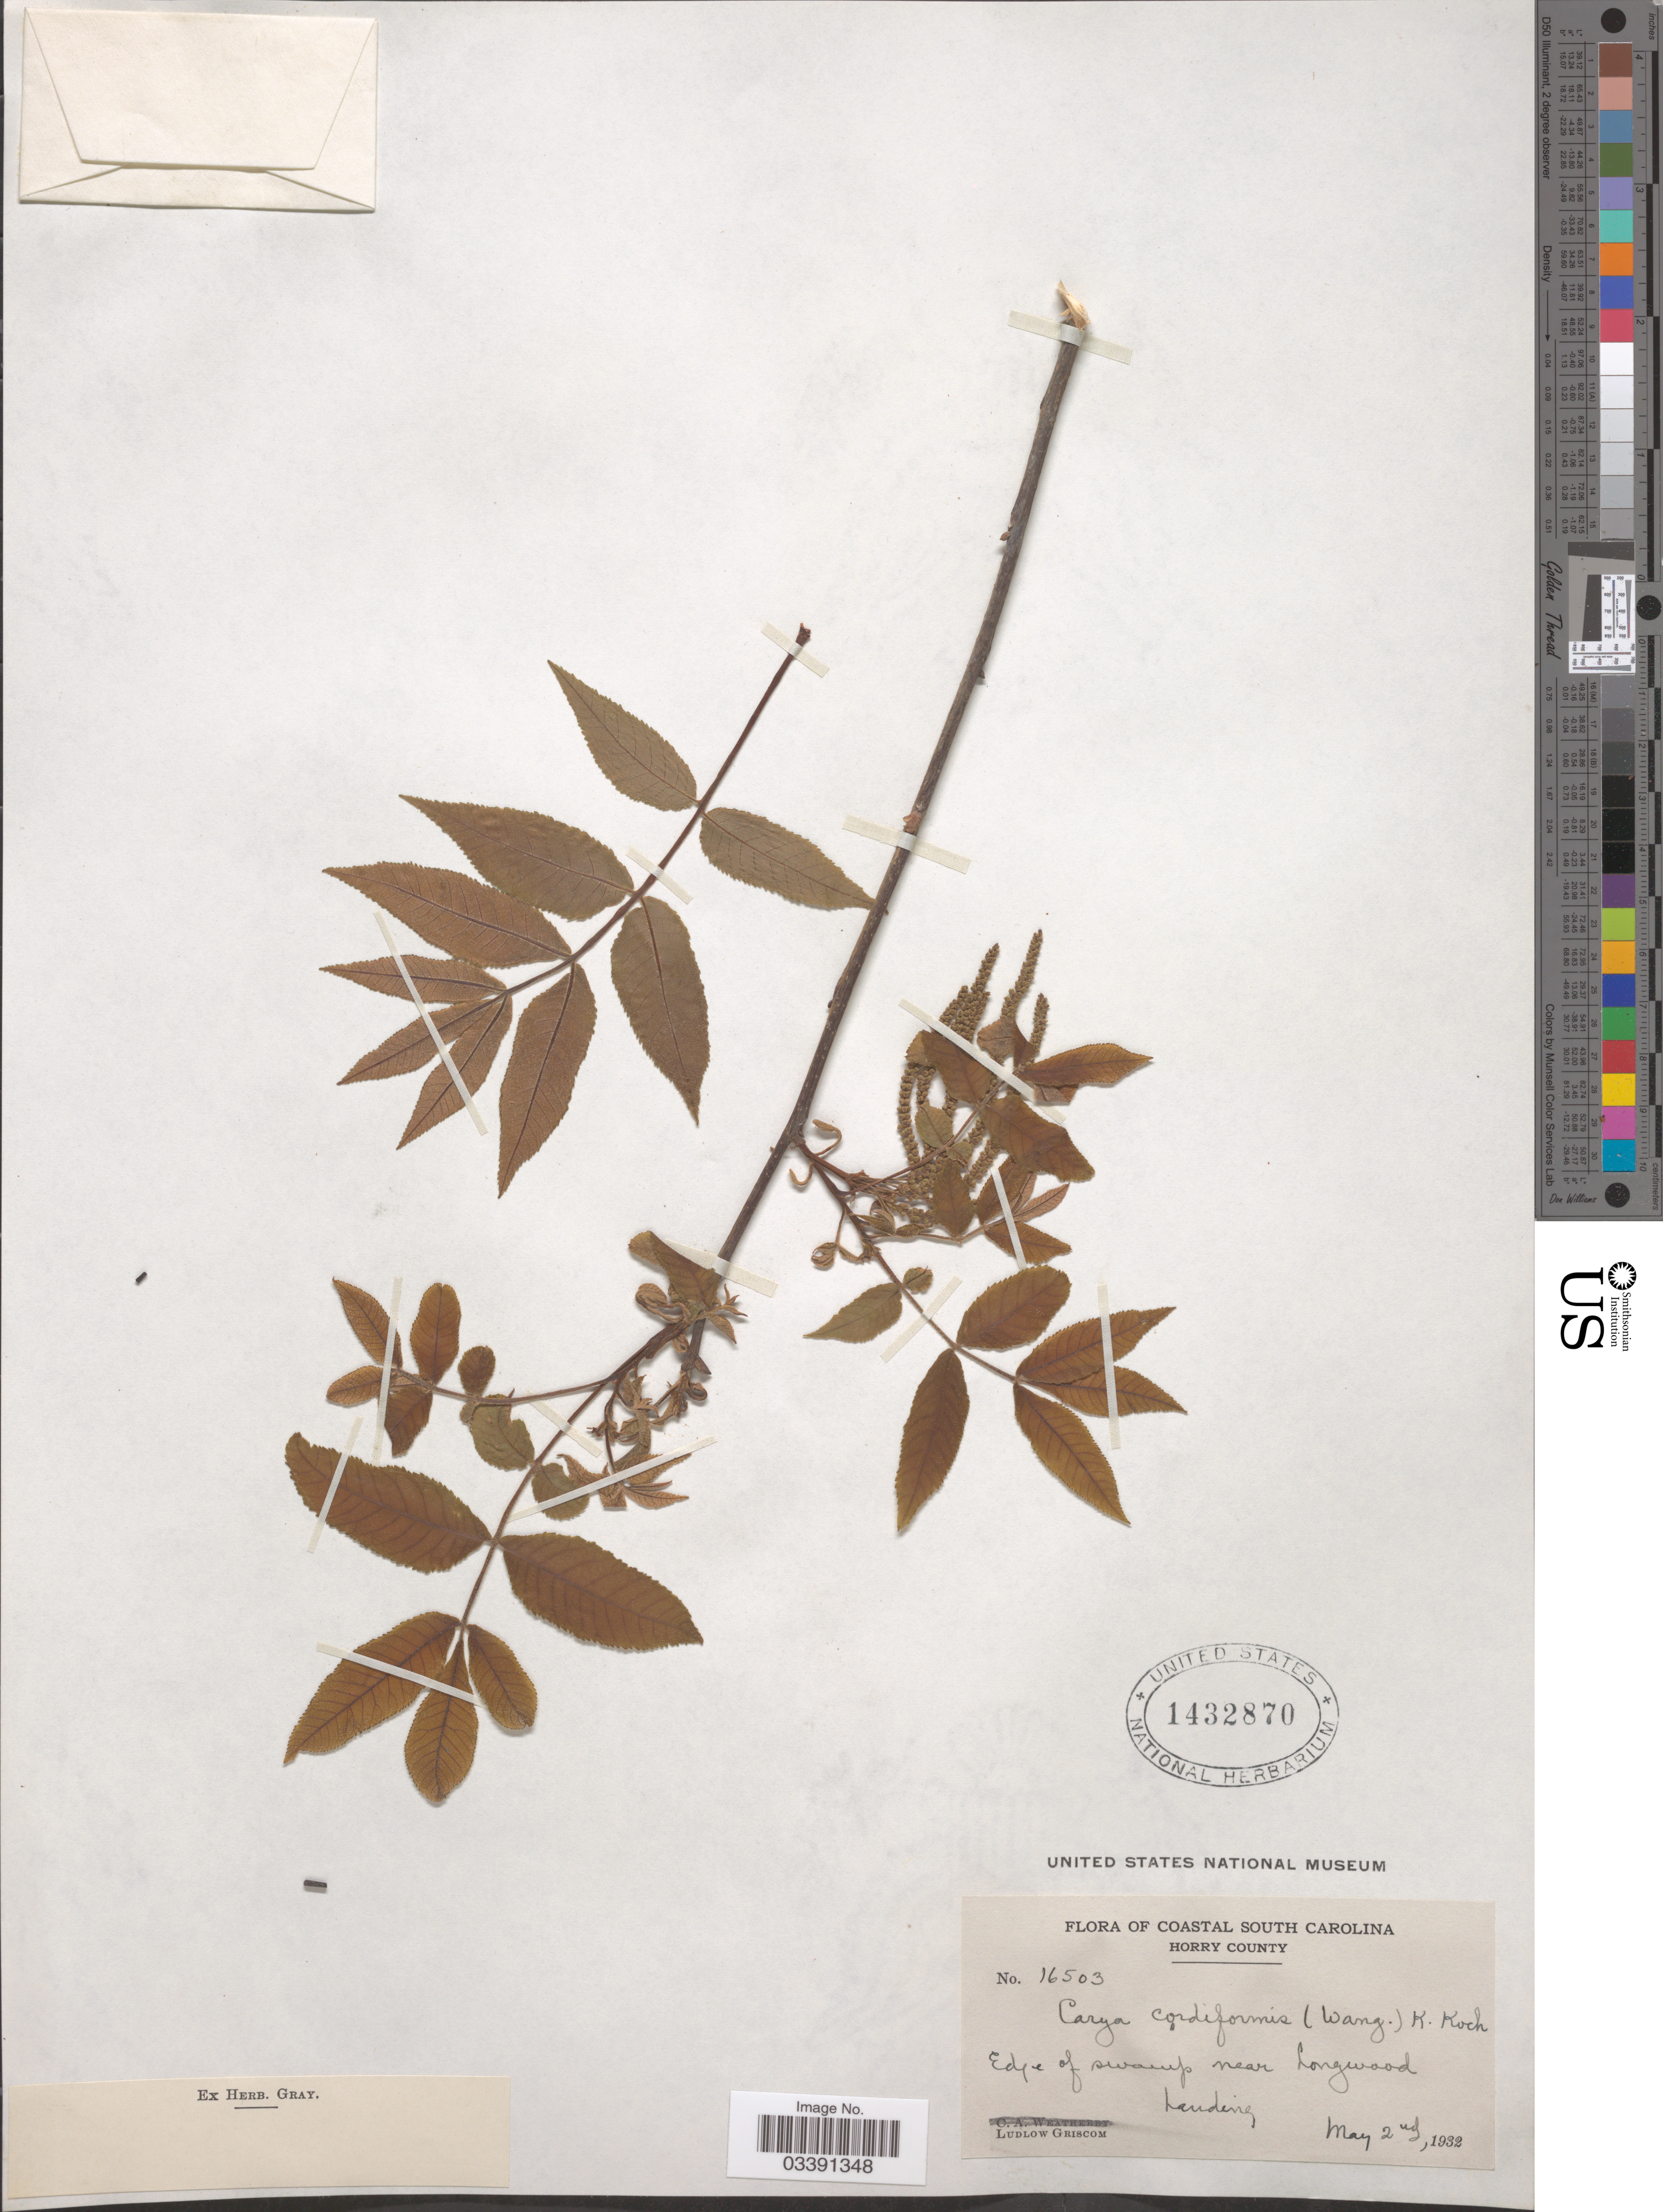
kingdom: Plantae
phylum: Tracheophyta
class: Magnoliopsida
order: Fagales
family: Juglandaceae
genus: Carya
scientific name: Carya cordiformis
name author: (Wangenh.) K. Koch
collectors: L. Griscom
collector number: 16503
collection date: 1932-05-02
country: United States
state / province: South Carolina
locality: Coastal South Carolina. Horry County. Edge of swamp near Longwood Landing.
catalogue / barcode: US 1432870